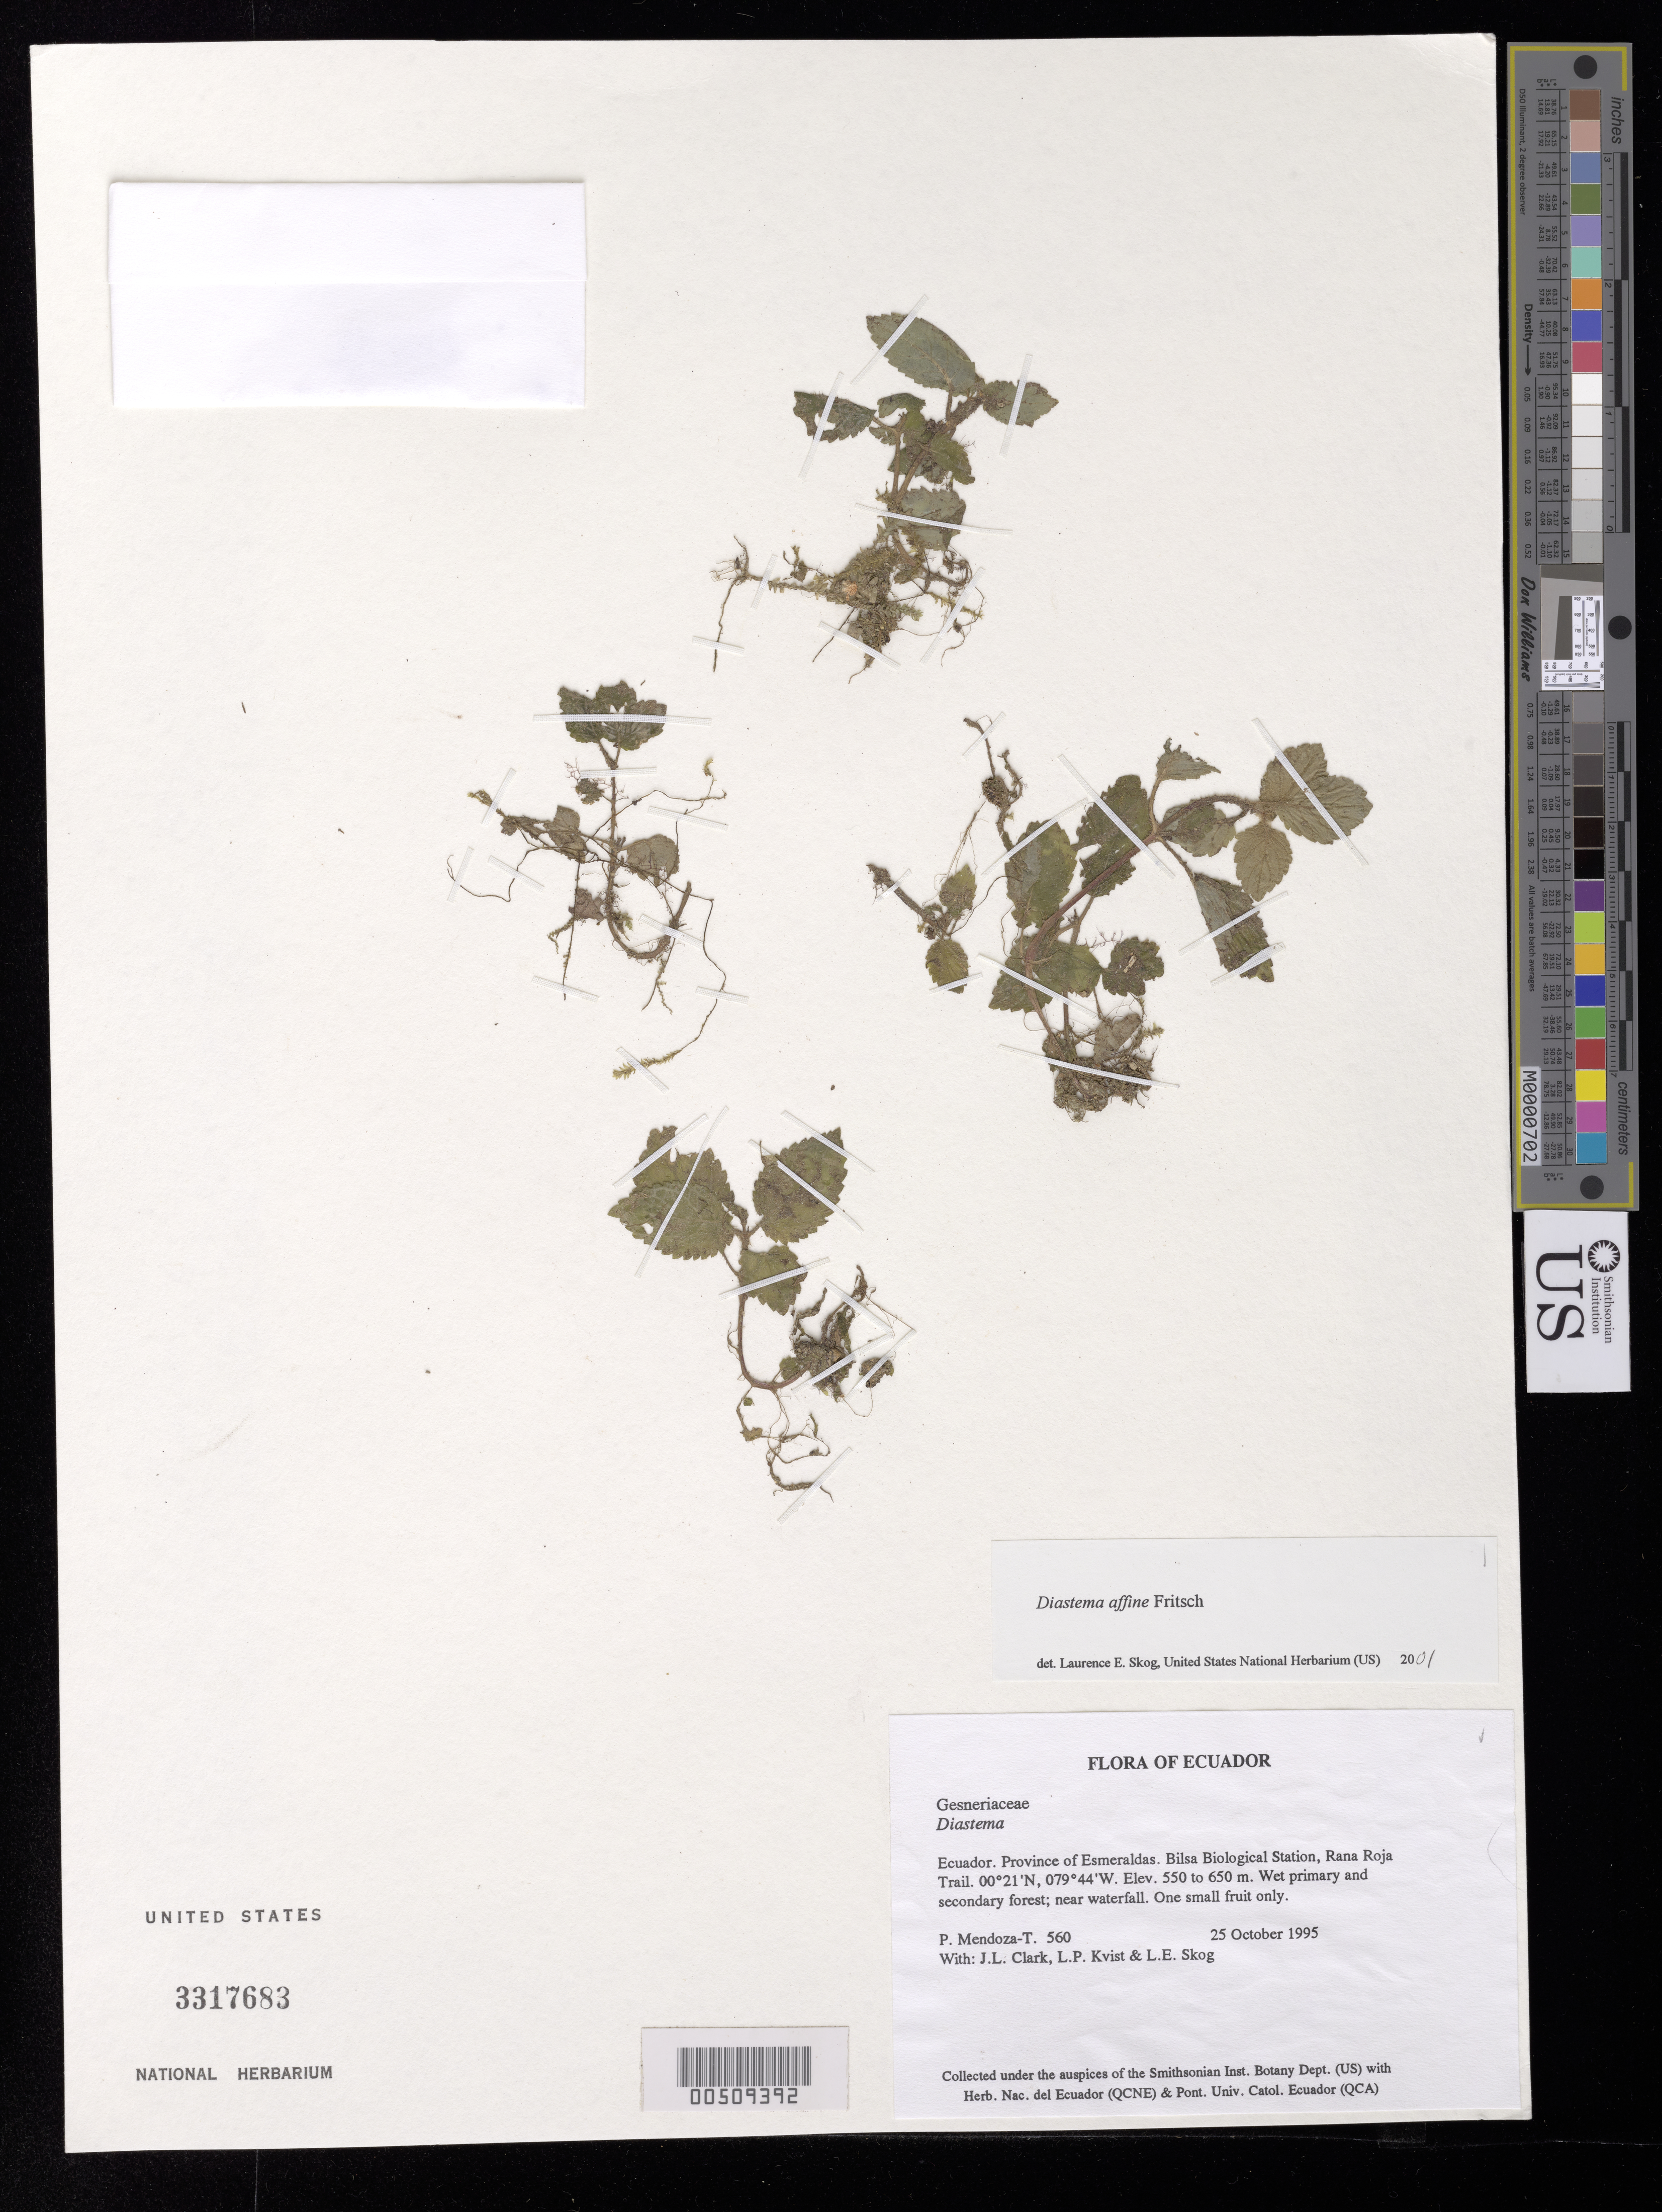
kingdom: Plantae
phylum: Tracheophyta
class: Magnoliopsida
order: Lamiales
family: Gesneriaceae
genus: Diastema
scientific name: Diastema affine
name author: Fritsch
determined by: Skog, Laurence E.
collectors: P. Mendoza-T., J. L. Clark, L. P. Kvist & L. E. Skog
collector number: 560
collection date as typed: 25 Oct 1995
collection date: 1995-10-25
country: Ecuador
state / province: Esmeraldas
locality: Bilsa Biological Station, Rana Roja Trail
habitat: Wet primary and secondary forest; near waterfall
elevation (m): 550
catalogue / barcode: US 3317683